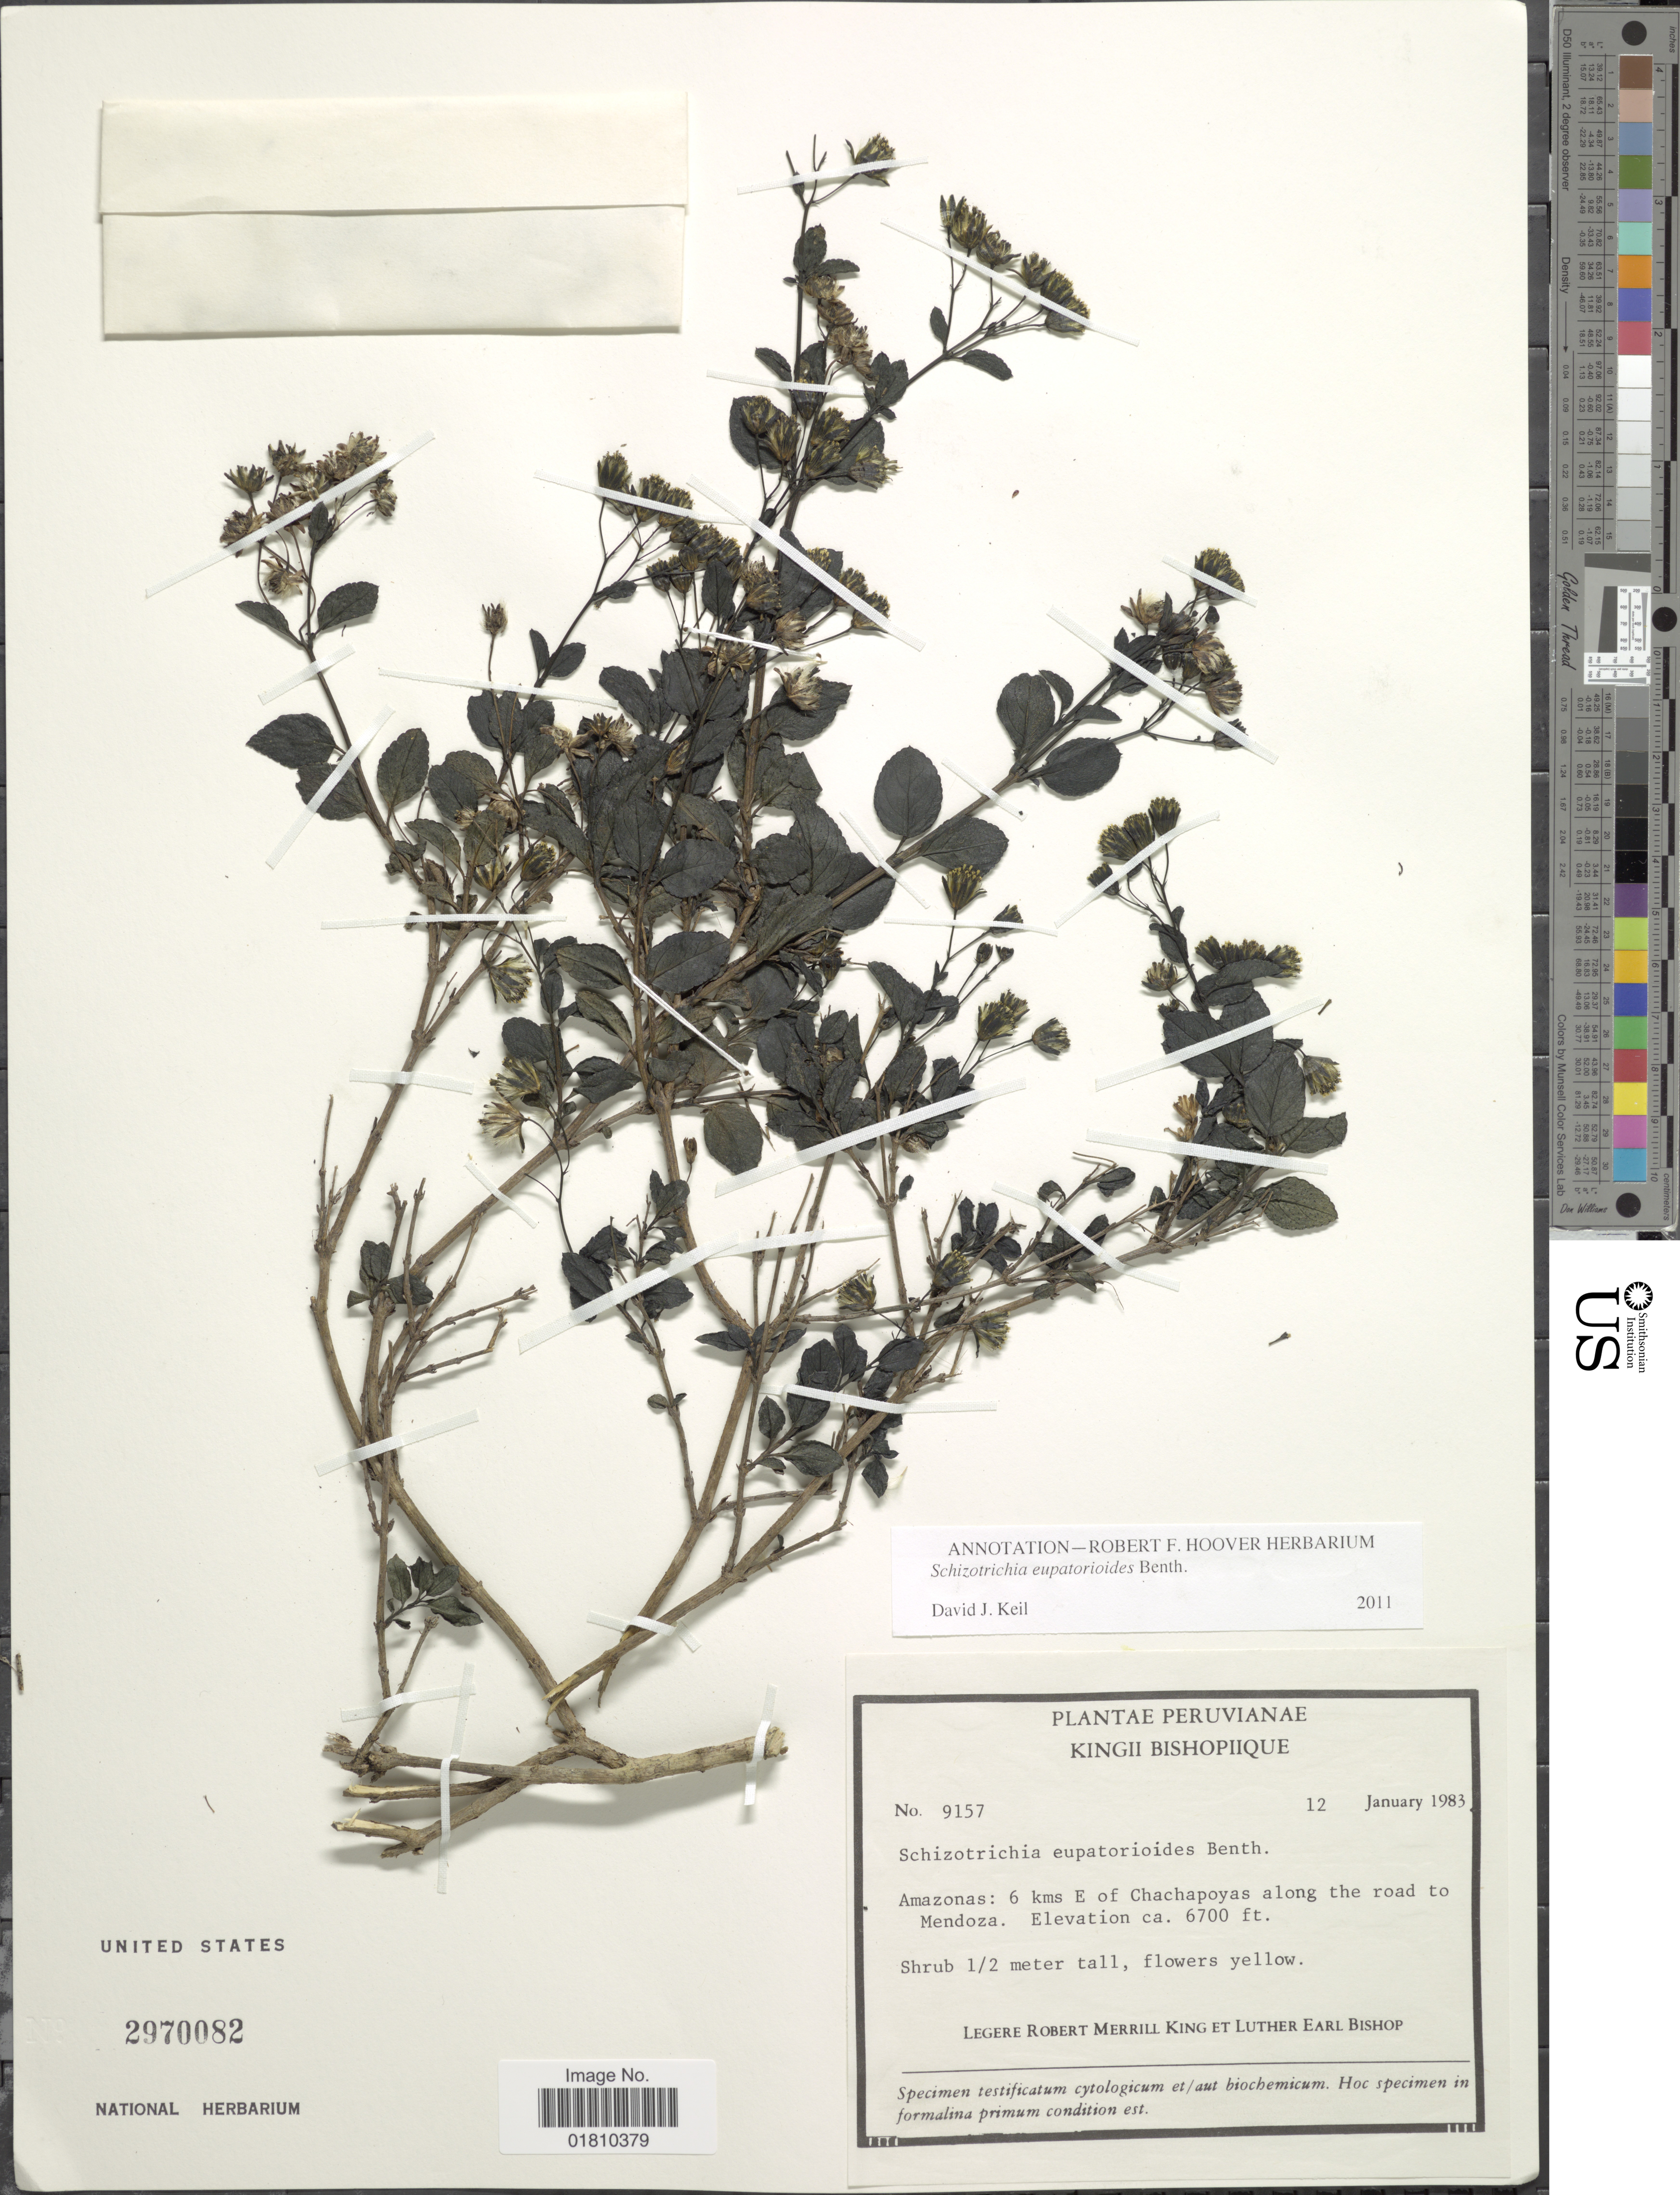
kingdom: Plantae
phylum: Tracheophyta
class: Magnoliopsida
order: Asterales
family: Asteraceae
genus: Schizotrichia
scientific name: Schizotrichia eupatorioides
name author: Benth.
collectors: R. M. King & L. E. Bishop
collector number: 9157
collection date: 1983-01-12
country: Peru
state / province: Amazonas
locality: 6 kms R of Chachapoyas along the road to Mendoza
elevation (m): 2042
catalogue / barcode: US 2970082